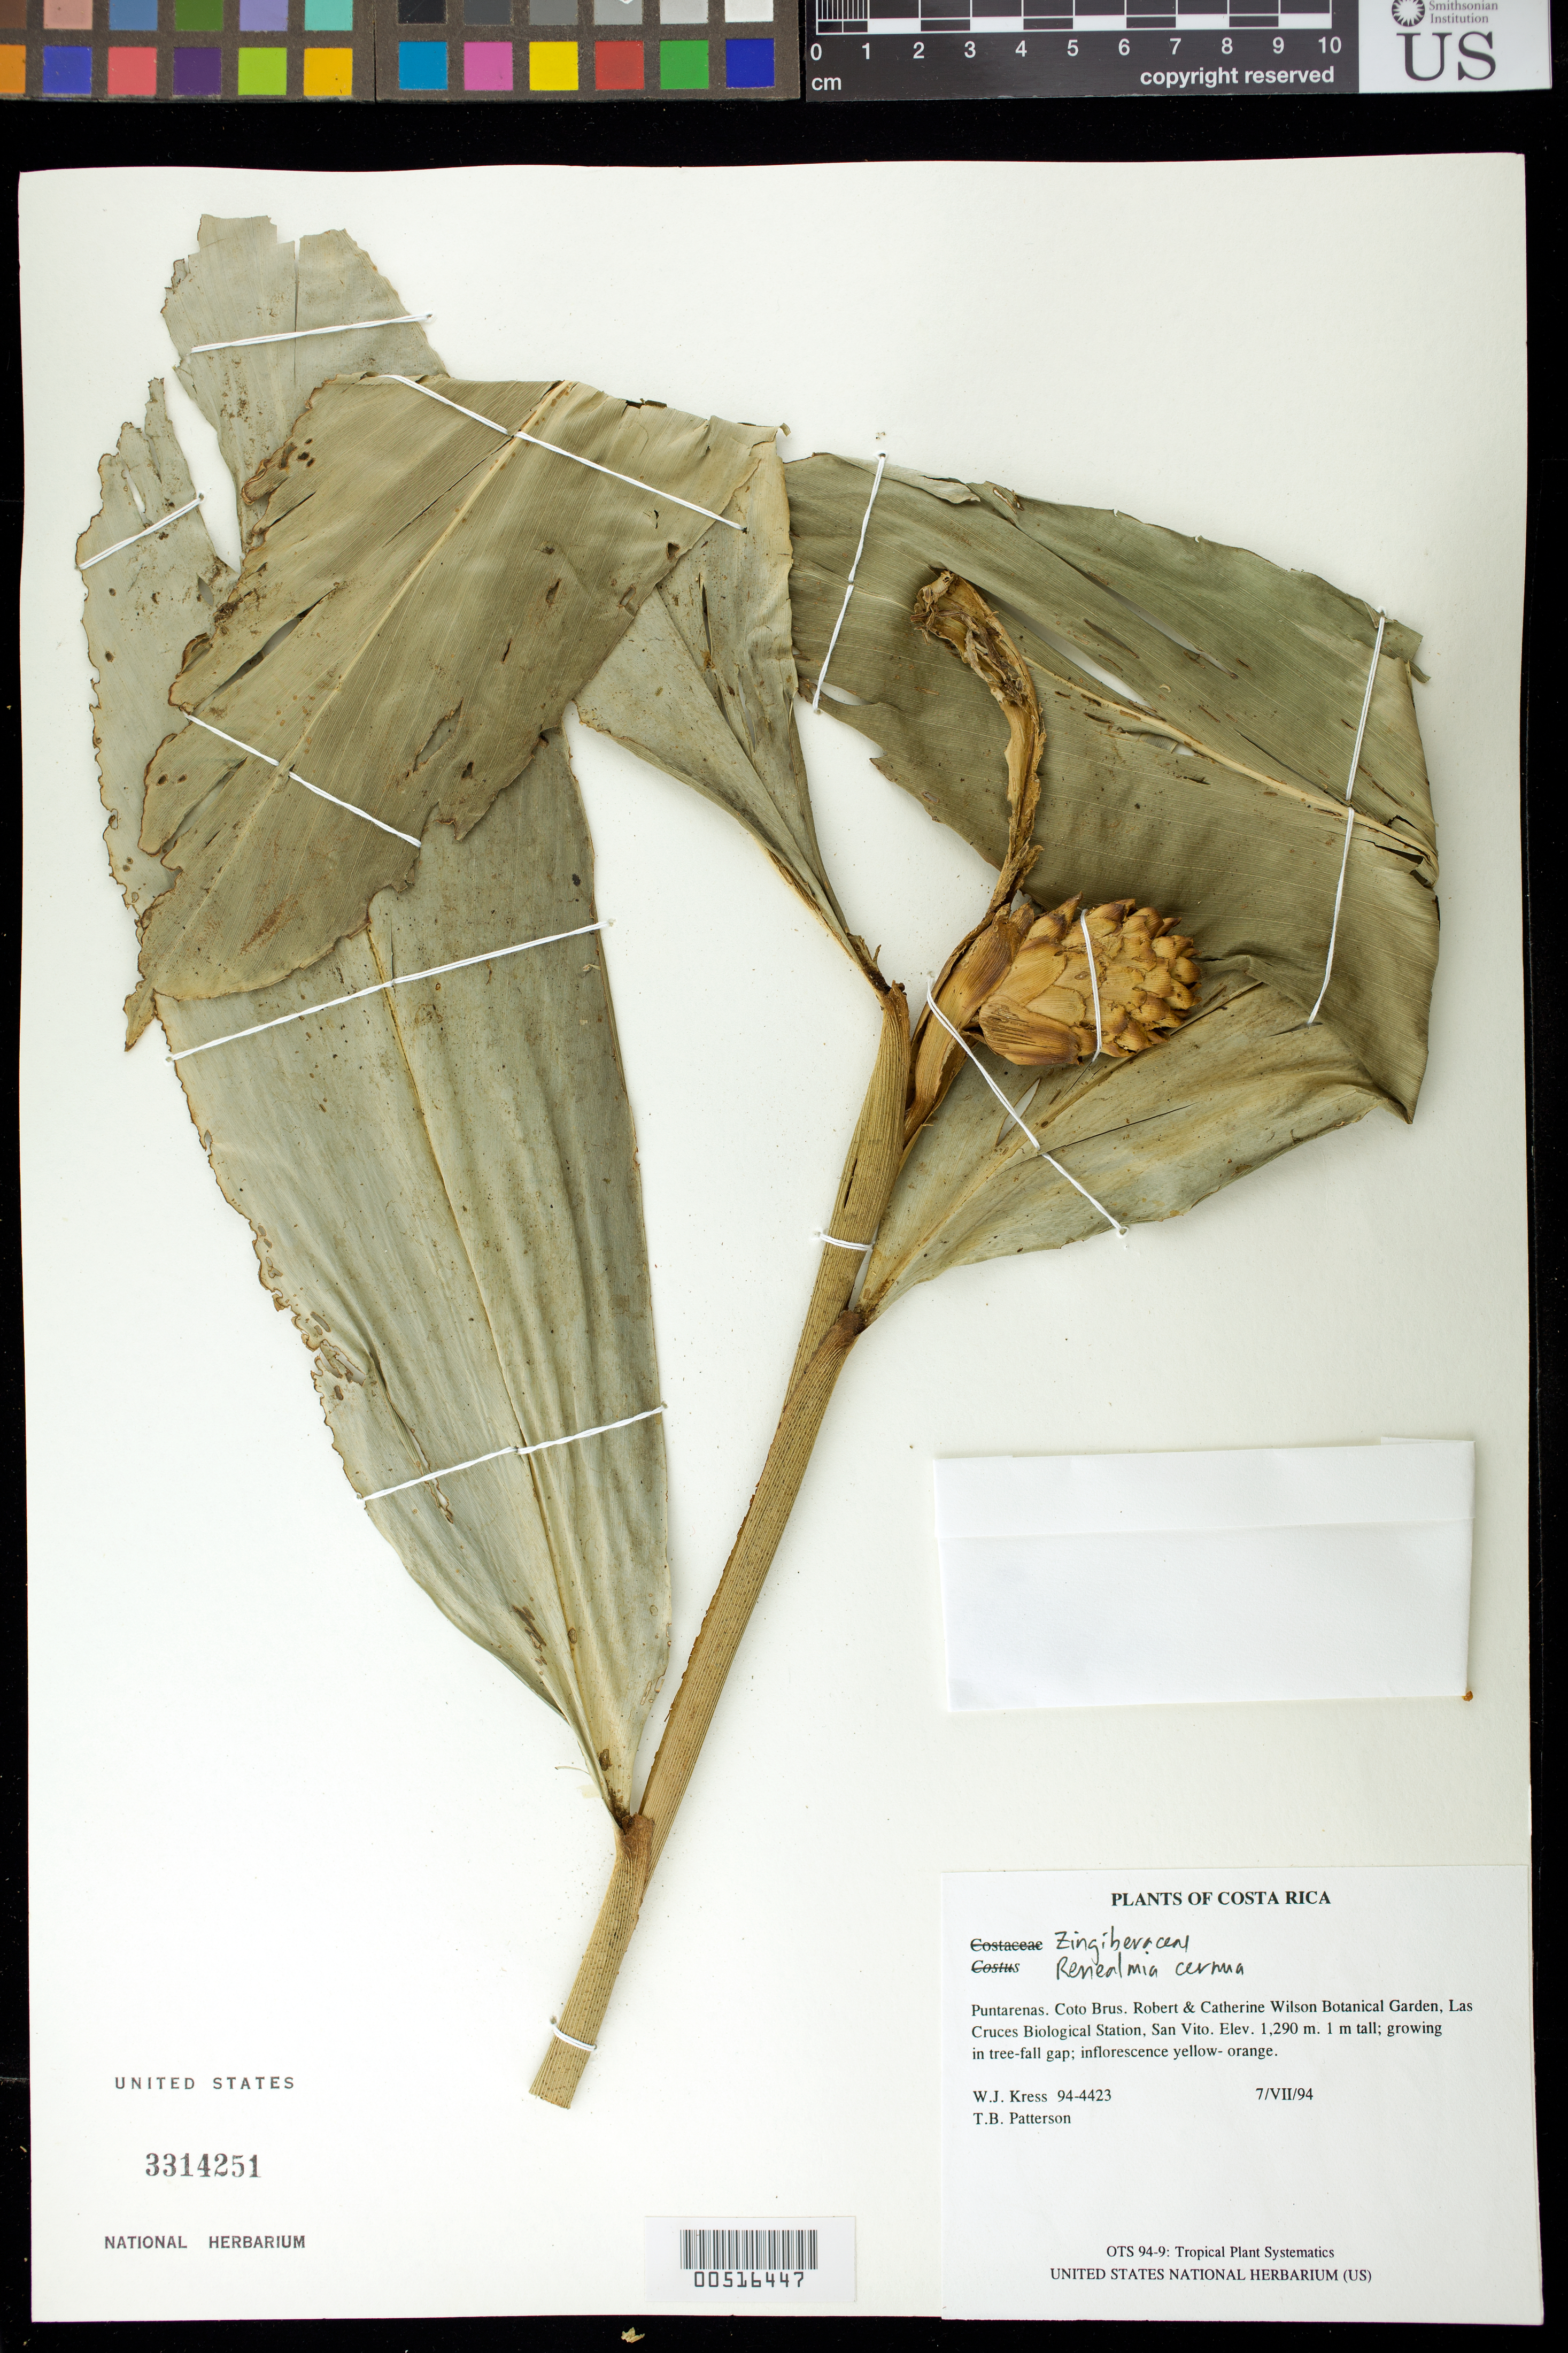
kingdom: Plantae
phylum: Tracheophyta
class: Liliopsida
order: Zingiberales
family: Zingiberaceae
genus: Renealmia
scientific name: Renealmia cernua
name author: (Sw. ex Roem. & Schult.) J.F. Macbr.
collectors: W. J. Kress & T. B. Patterson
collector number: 94-4423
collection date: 1994-07-07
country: Costa Rica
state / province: Puntarenas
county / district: Coto Brus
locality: Robert & Catherine Wilson Botanical Garden, Las Cruces Biological Station, San Vito.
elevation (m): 1290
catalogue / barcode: US 3314251